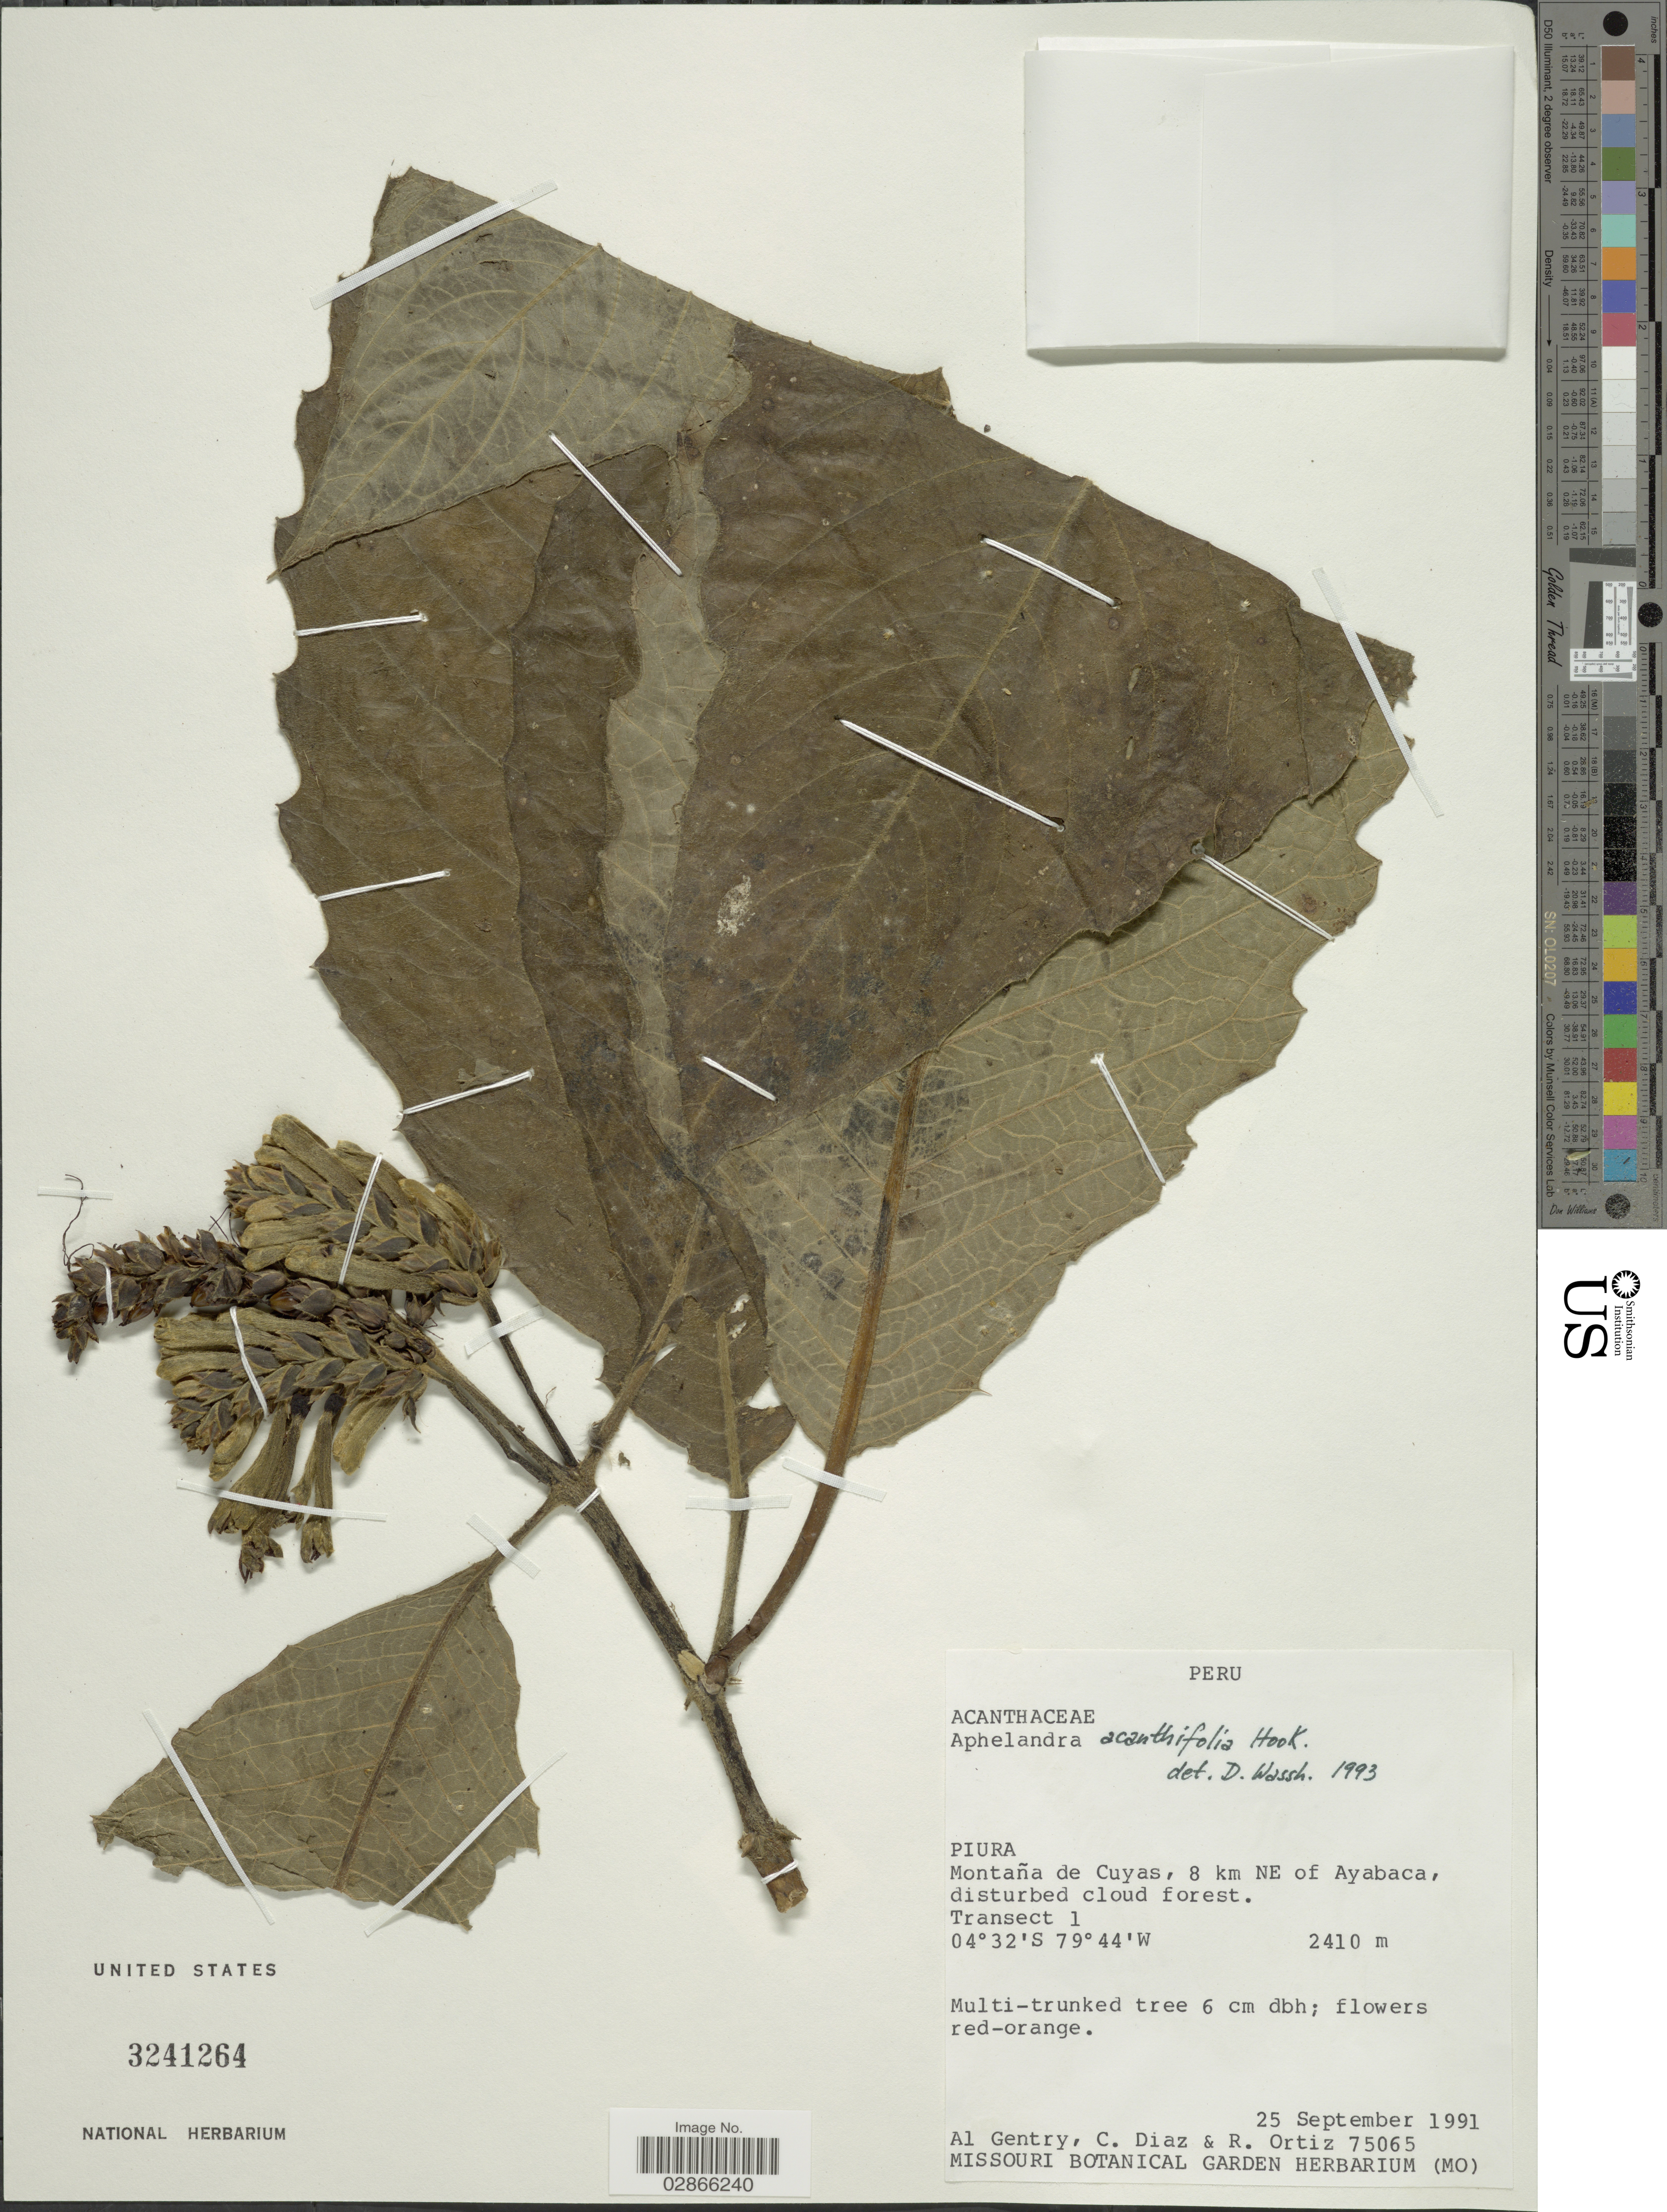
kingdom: Plantae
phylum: Tracheophyta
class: Magnoliopsida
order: Lamiales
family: Acanthaceae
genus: Aphelandra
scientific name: Aphelandra acanthifolia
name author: Hook.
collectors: A. H. Gentry, C. Díaz & R. Ortiz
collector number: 75065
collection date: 1991-09-25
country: Peru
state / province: Piura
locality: Montaña de Cuyas, 8 km NE of Ayabaca, disturbed cloud forest. Transect 1.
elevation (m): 2410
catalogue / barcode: US 3241264